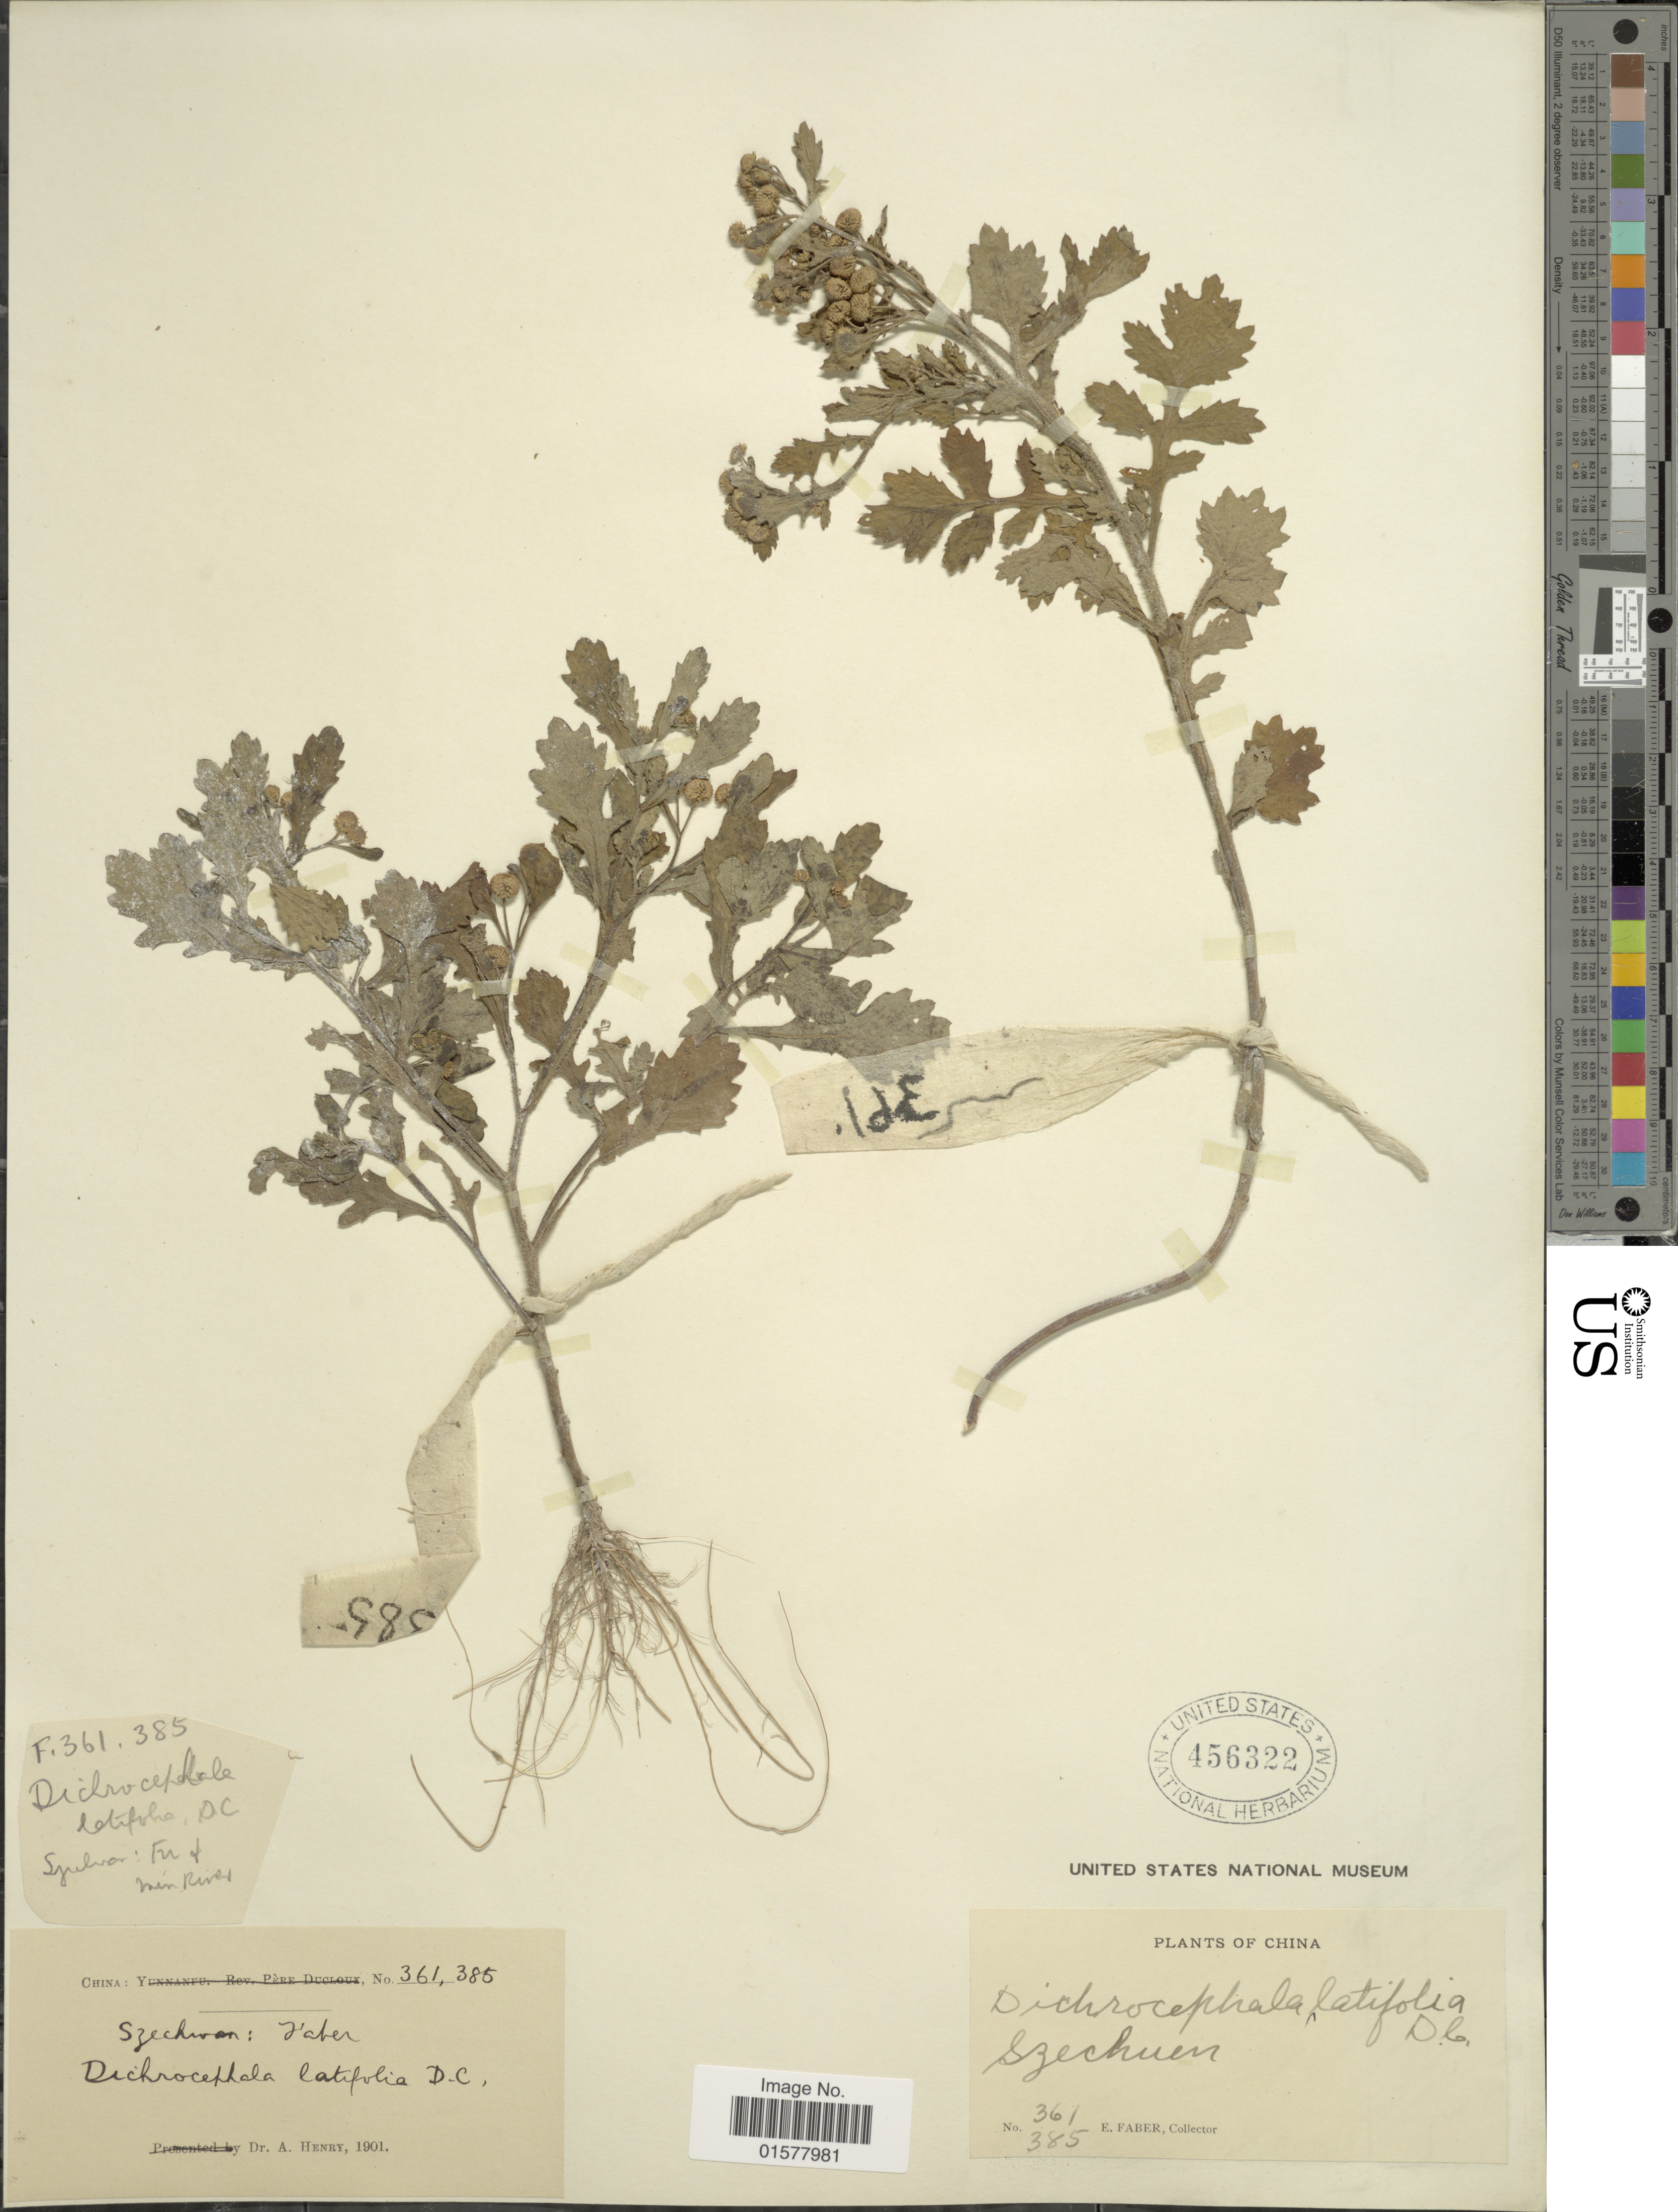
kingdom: Plantae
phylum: Tracheophyta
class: Magnoliopsida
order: Asterales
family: Asteraceae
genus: Dichrocephala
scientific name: Dichrocephala integrifolia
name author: (L. f.) Kuntze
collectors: E. Faber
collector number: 361/385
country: China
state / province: Sichuan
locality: SzechuenL Jaber [interpreted]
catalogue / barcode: US 456322